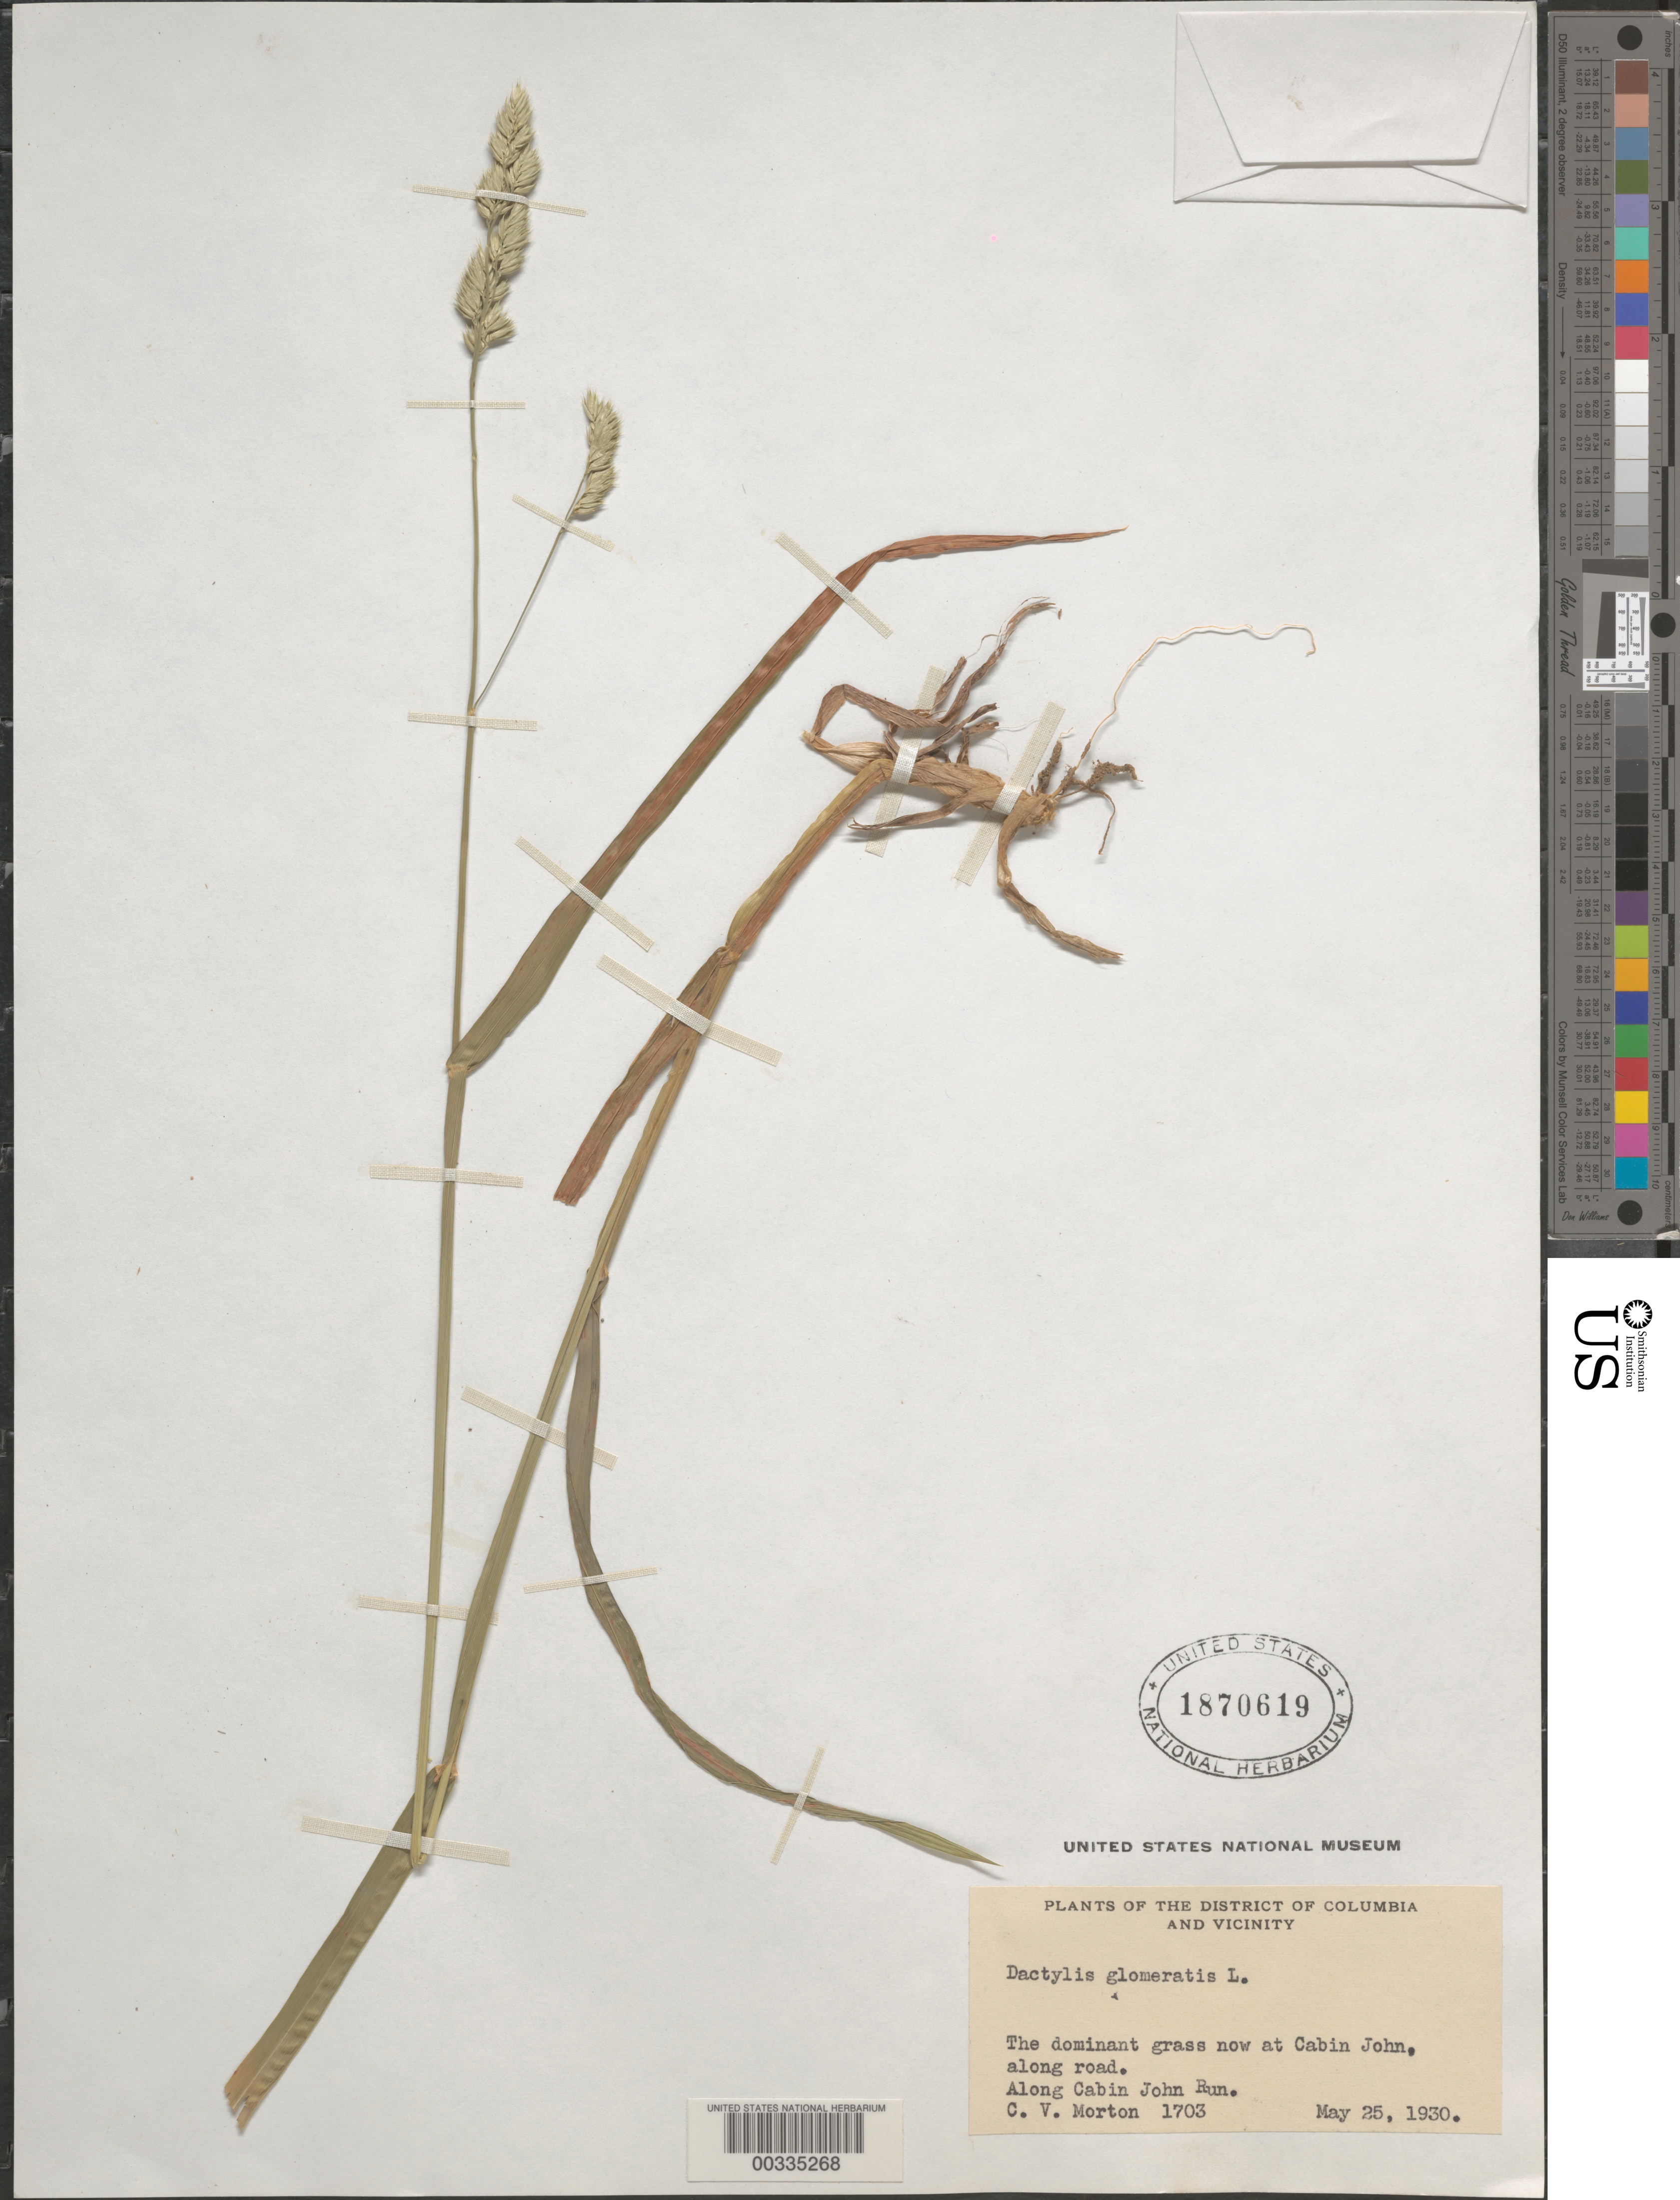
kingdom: Plantae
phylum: Tracheophyta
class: Liliopsida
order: Poales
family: Poaceae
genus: Dactylis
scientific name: Dactylis glomerata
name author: L.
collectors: C. V. Morton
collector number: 1703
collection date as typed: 25 May 1930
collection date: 1930-05-25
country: United States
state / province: Maryland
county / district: Montgomery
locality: Cabin John Run C. & O. Canal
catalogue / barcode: US 1870619